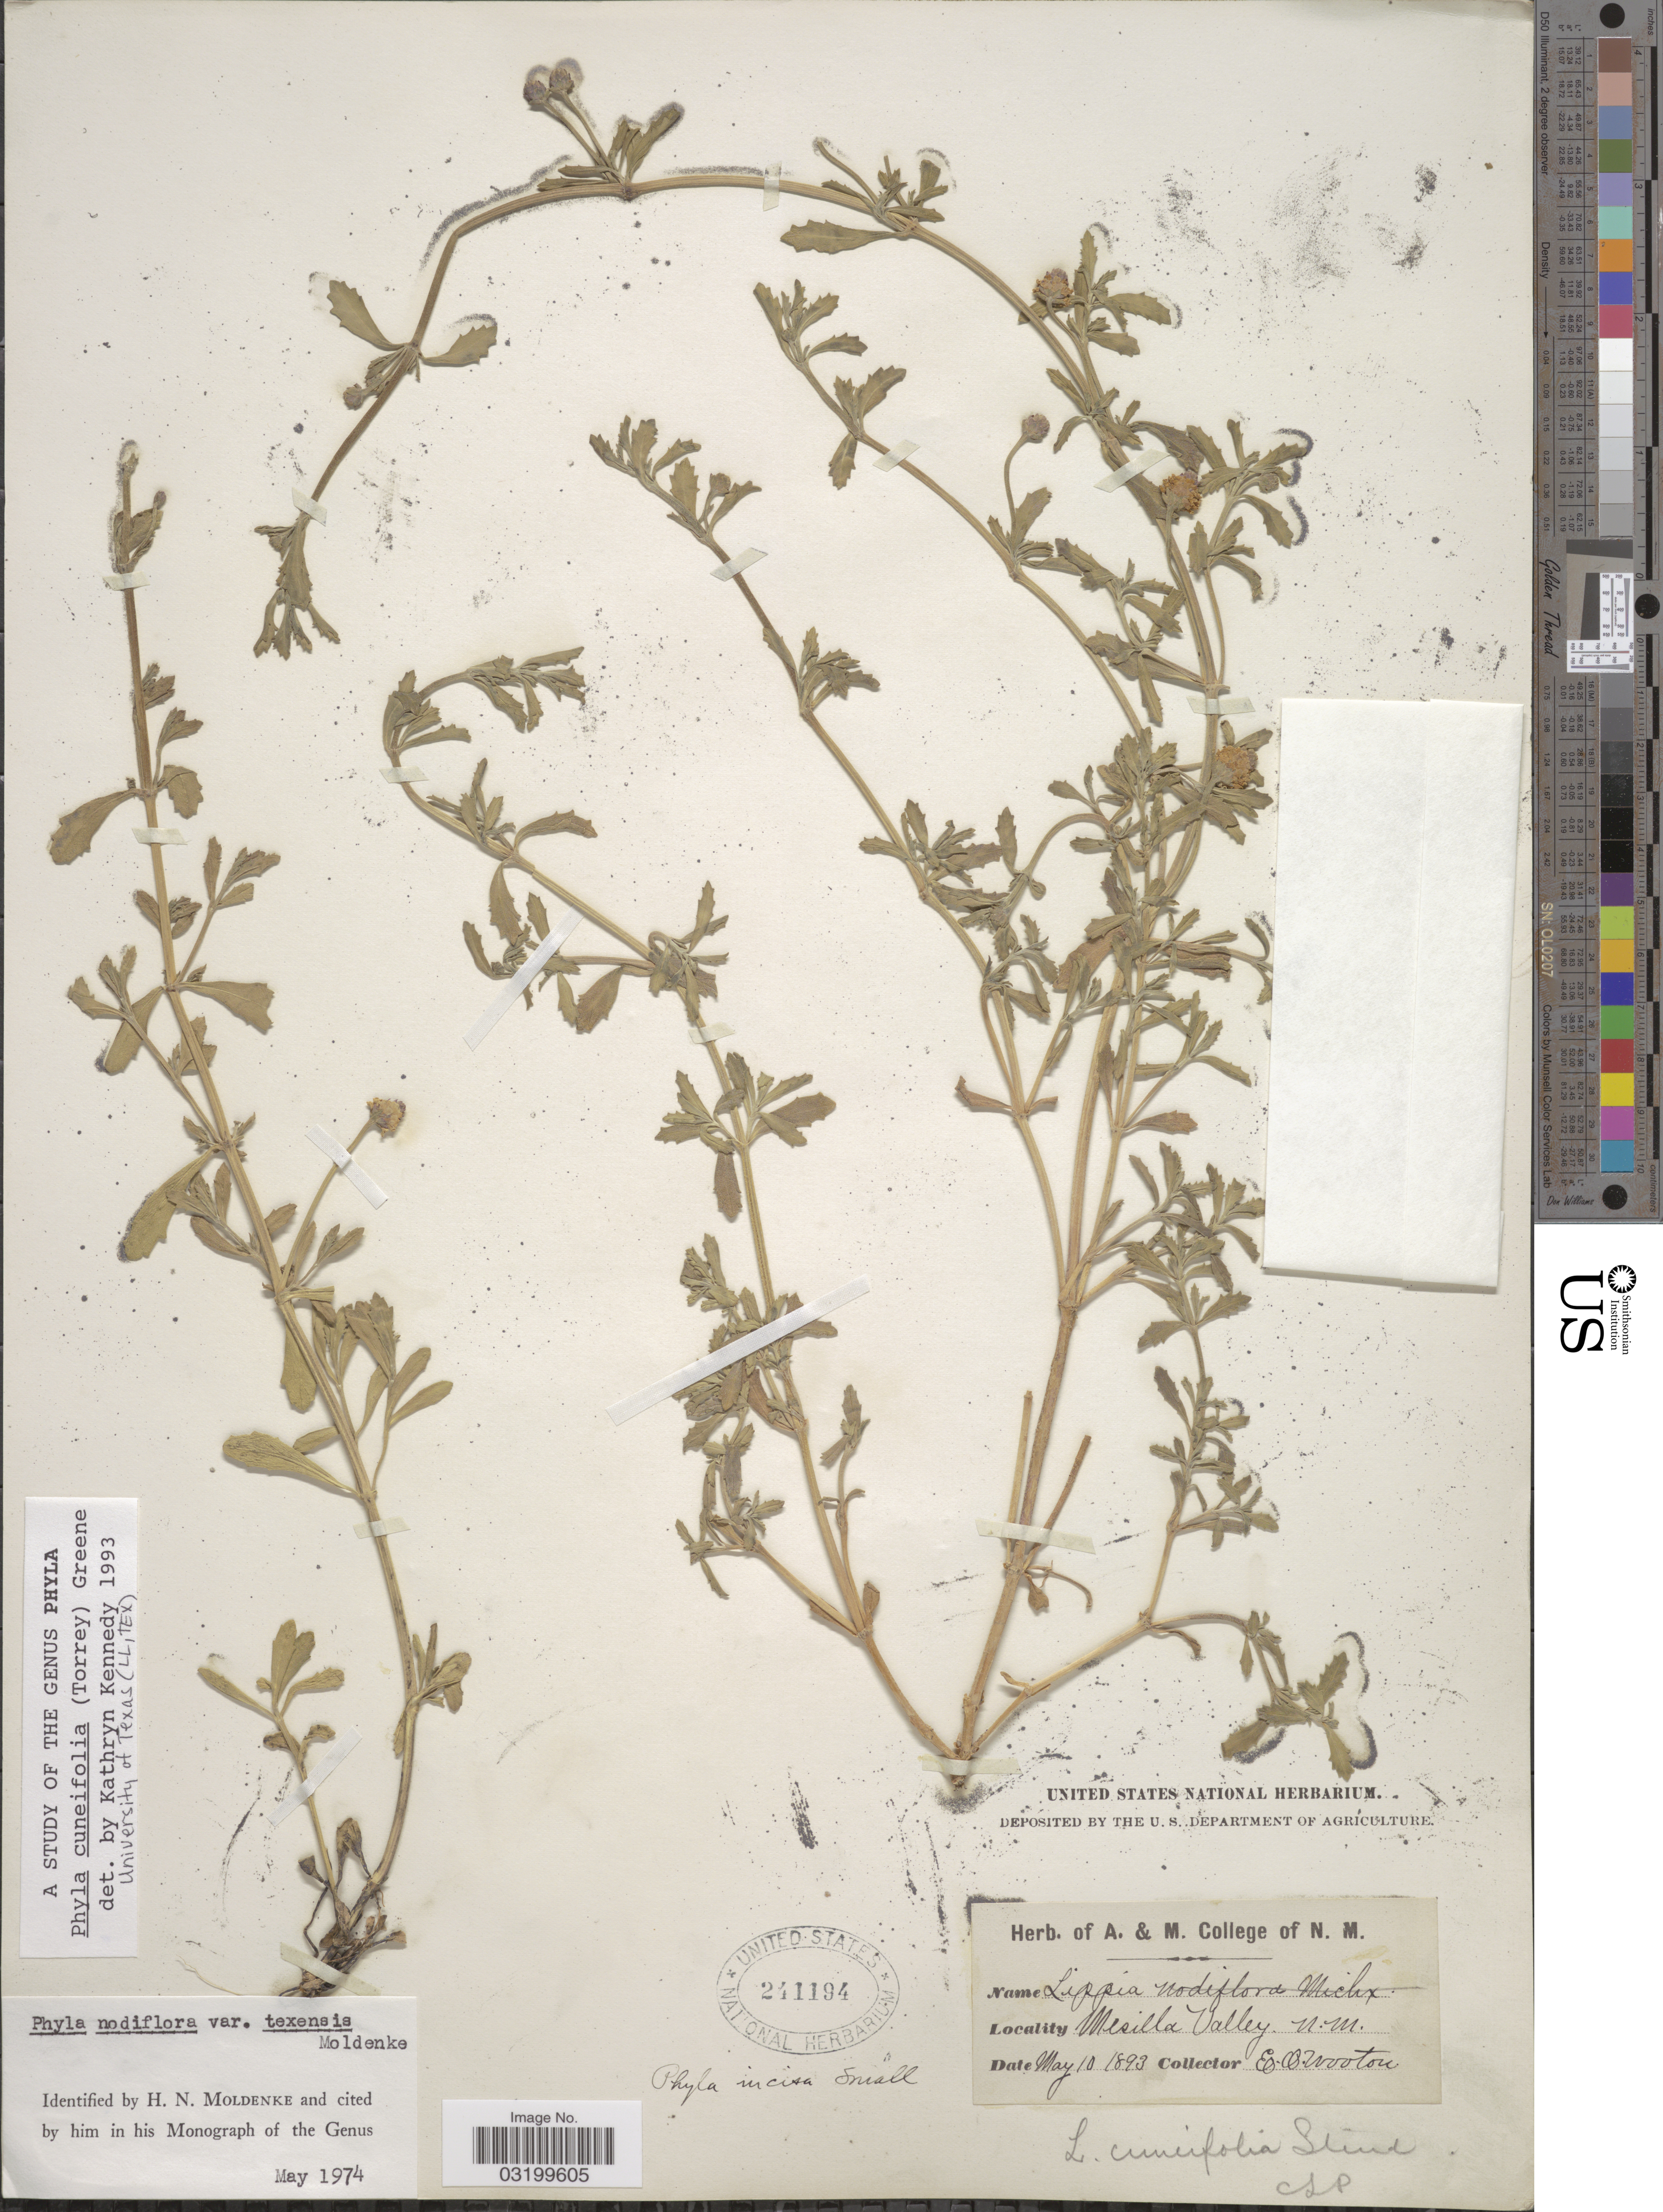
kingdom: Plantae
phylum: Tracheophyta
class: Magnoliopsida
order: Lamiales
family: Verbenaceae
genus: Phyla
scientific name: Phyla cuneifolia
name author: (Torr.) Greene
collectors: E. O. Wooton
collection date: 1893-05-10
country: United States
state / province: New Mexico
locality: Mesilla Valley.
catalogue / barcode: US 241194